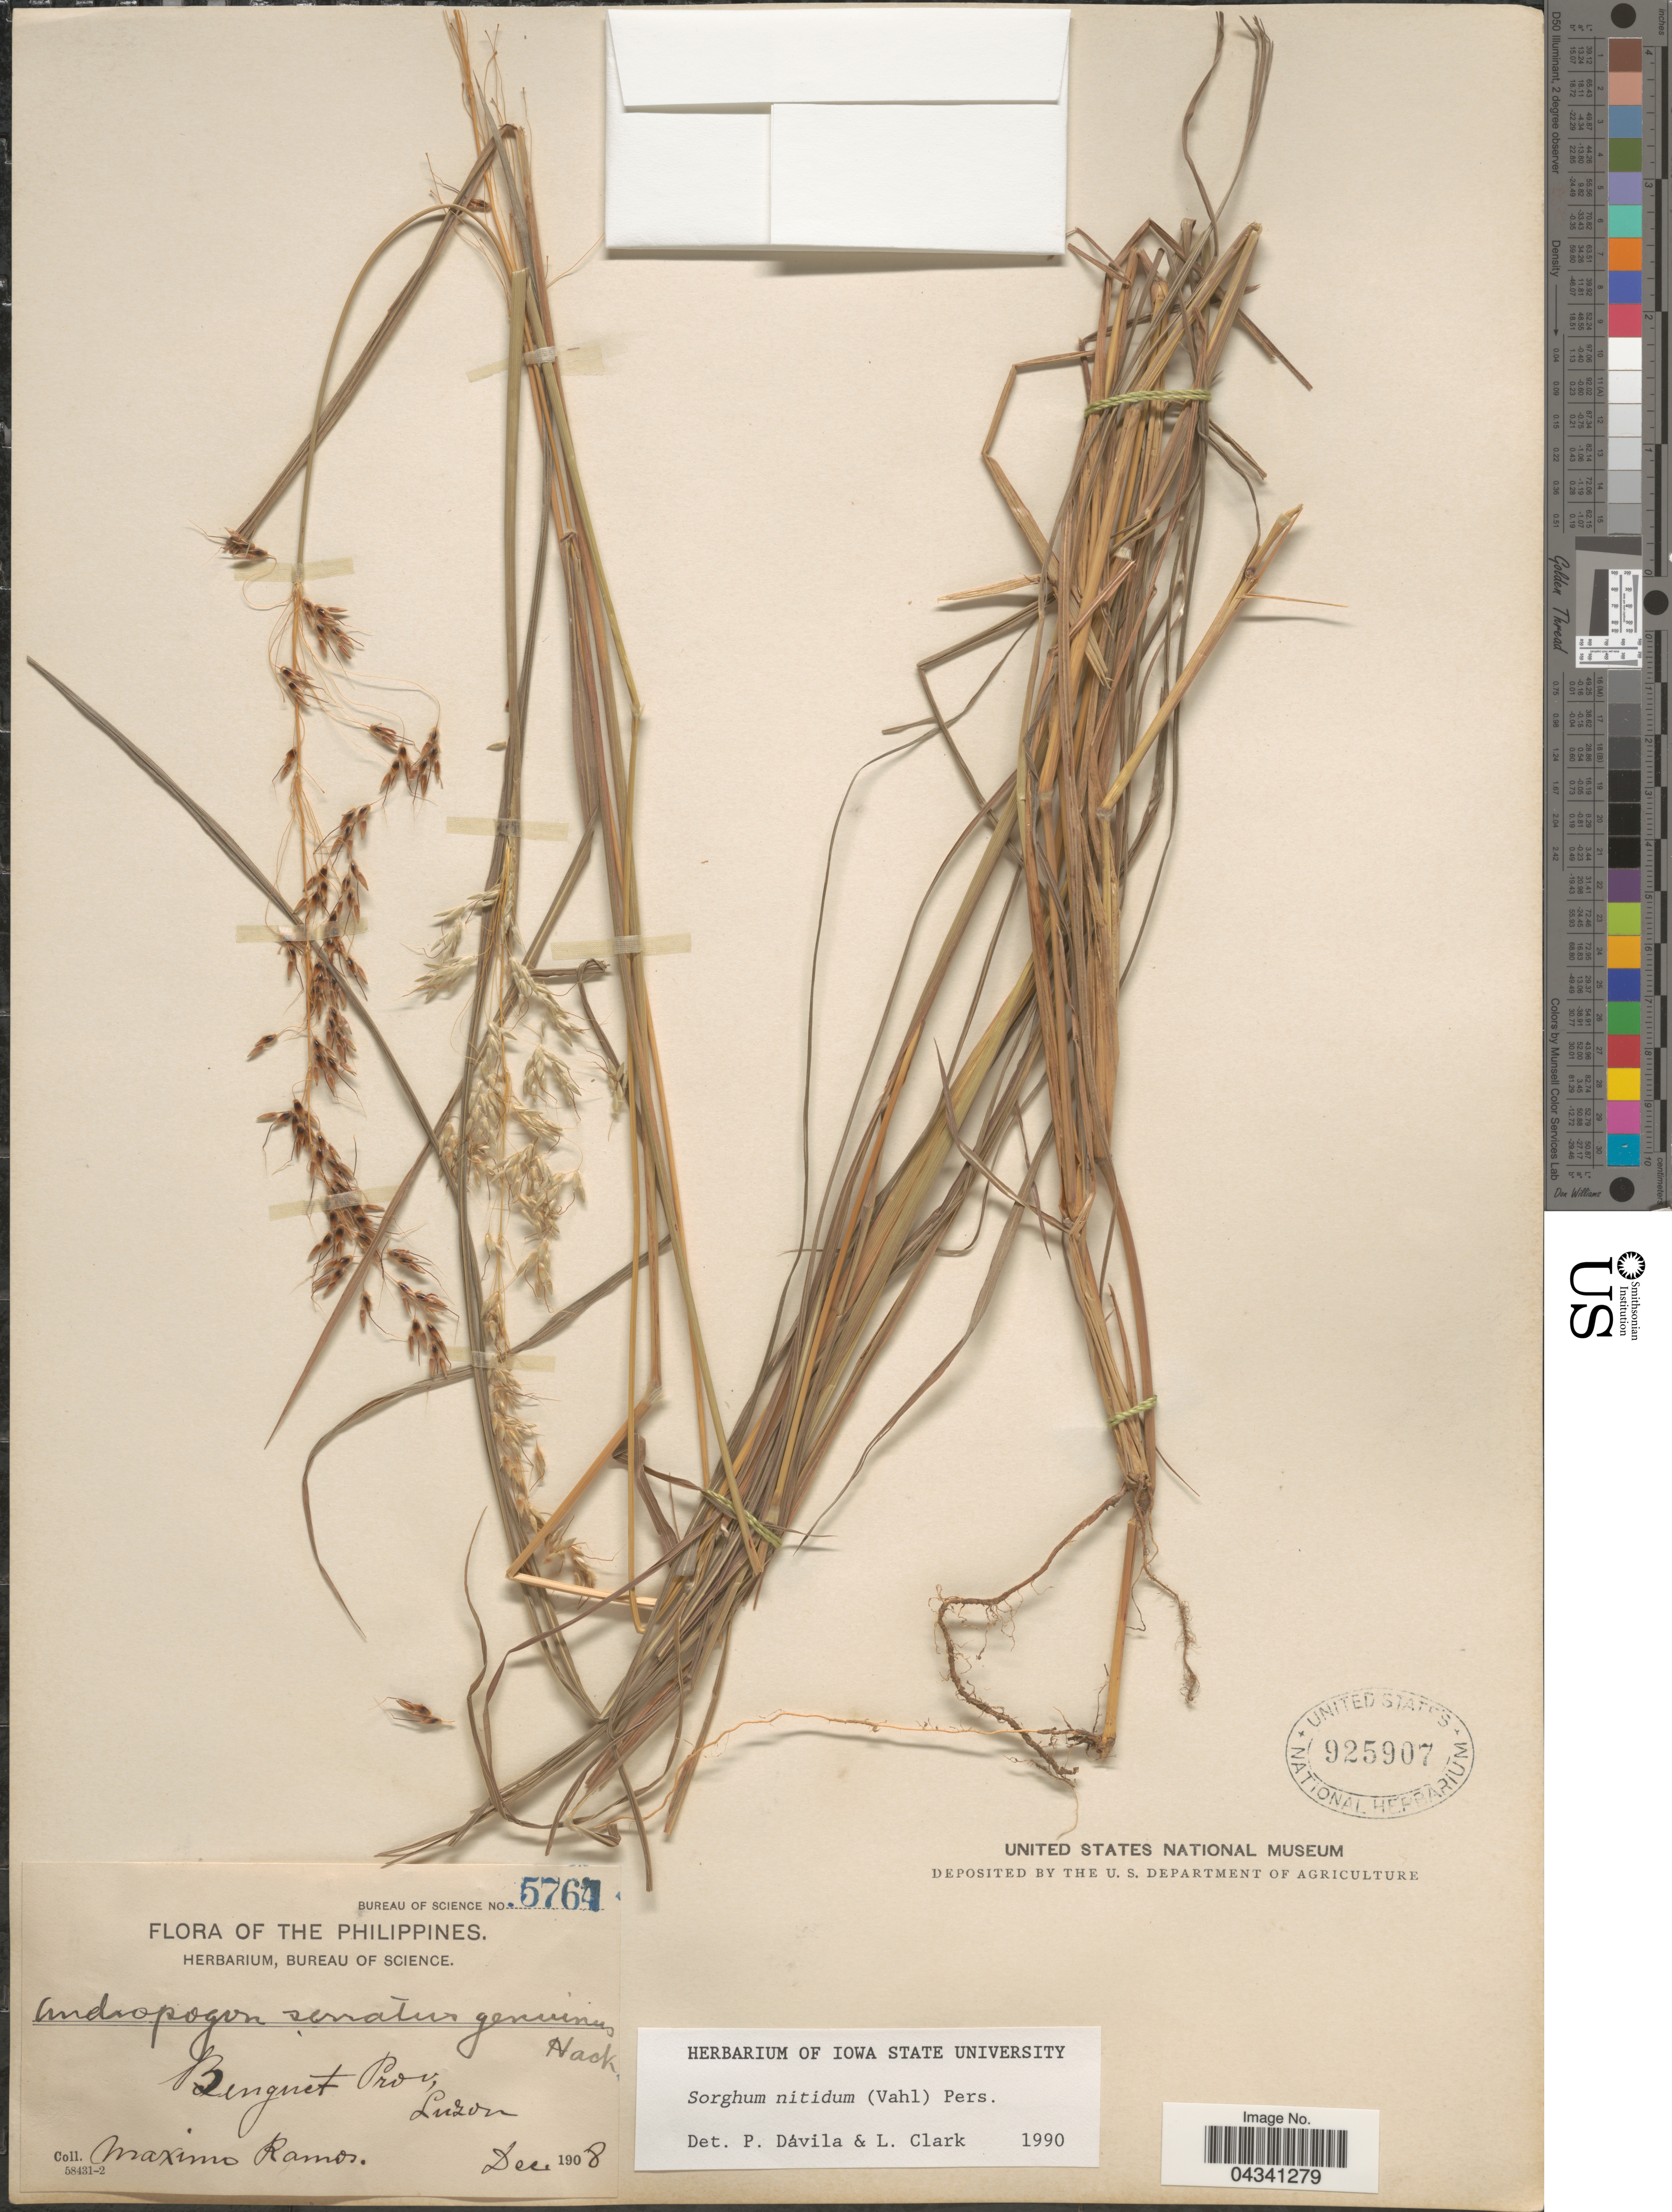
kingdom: Plantae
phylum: Tracheophyta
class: Liliopsida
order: Poales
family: Poaceae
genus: Sorghum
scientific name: Sorghum nitidum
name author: (Vahl) Pers.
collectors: M. Ramos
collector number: Bureau of Science 5764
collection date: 1908-12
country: Philippines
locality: Benguet Prov. Luzon.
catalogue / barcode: US 925907